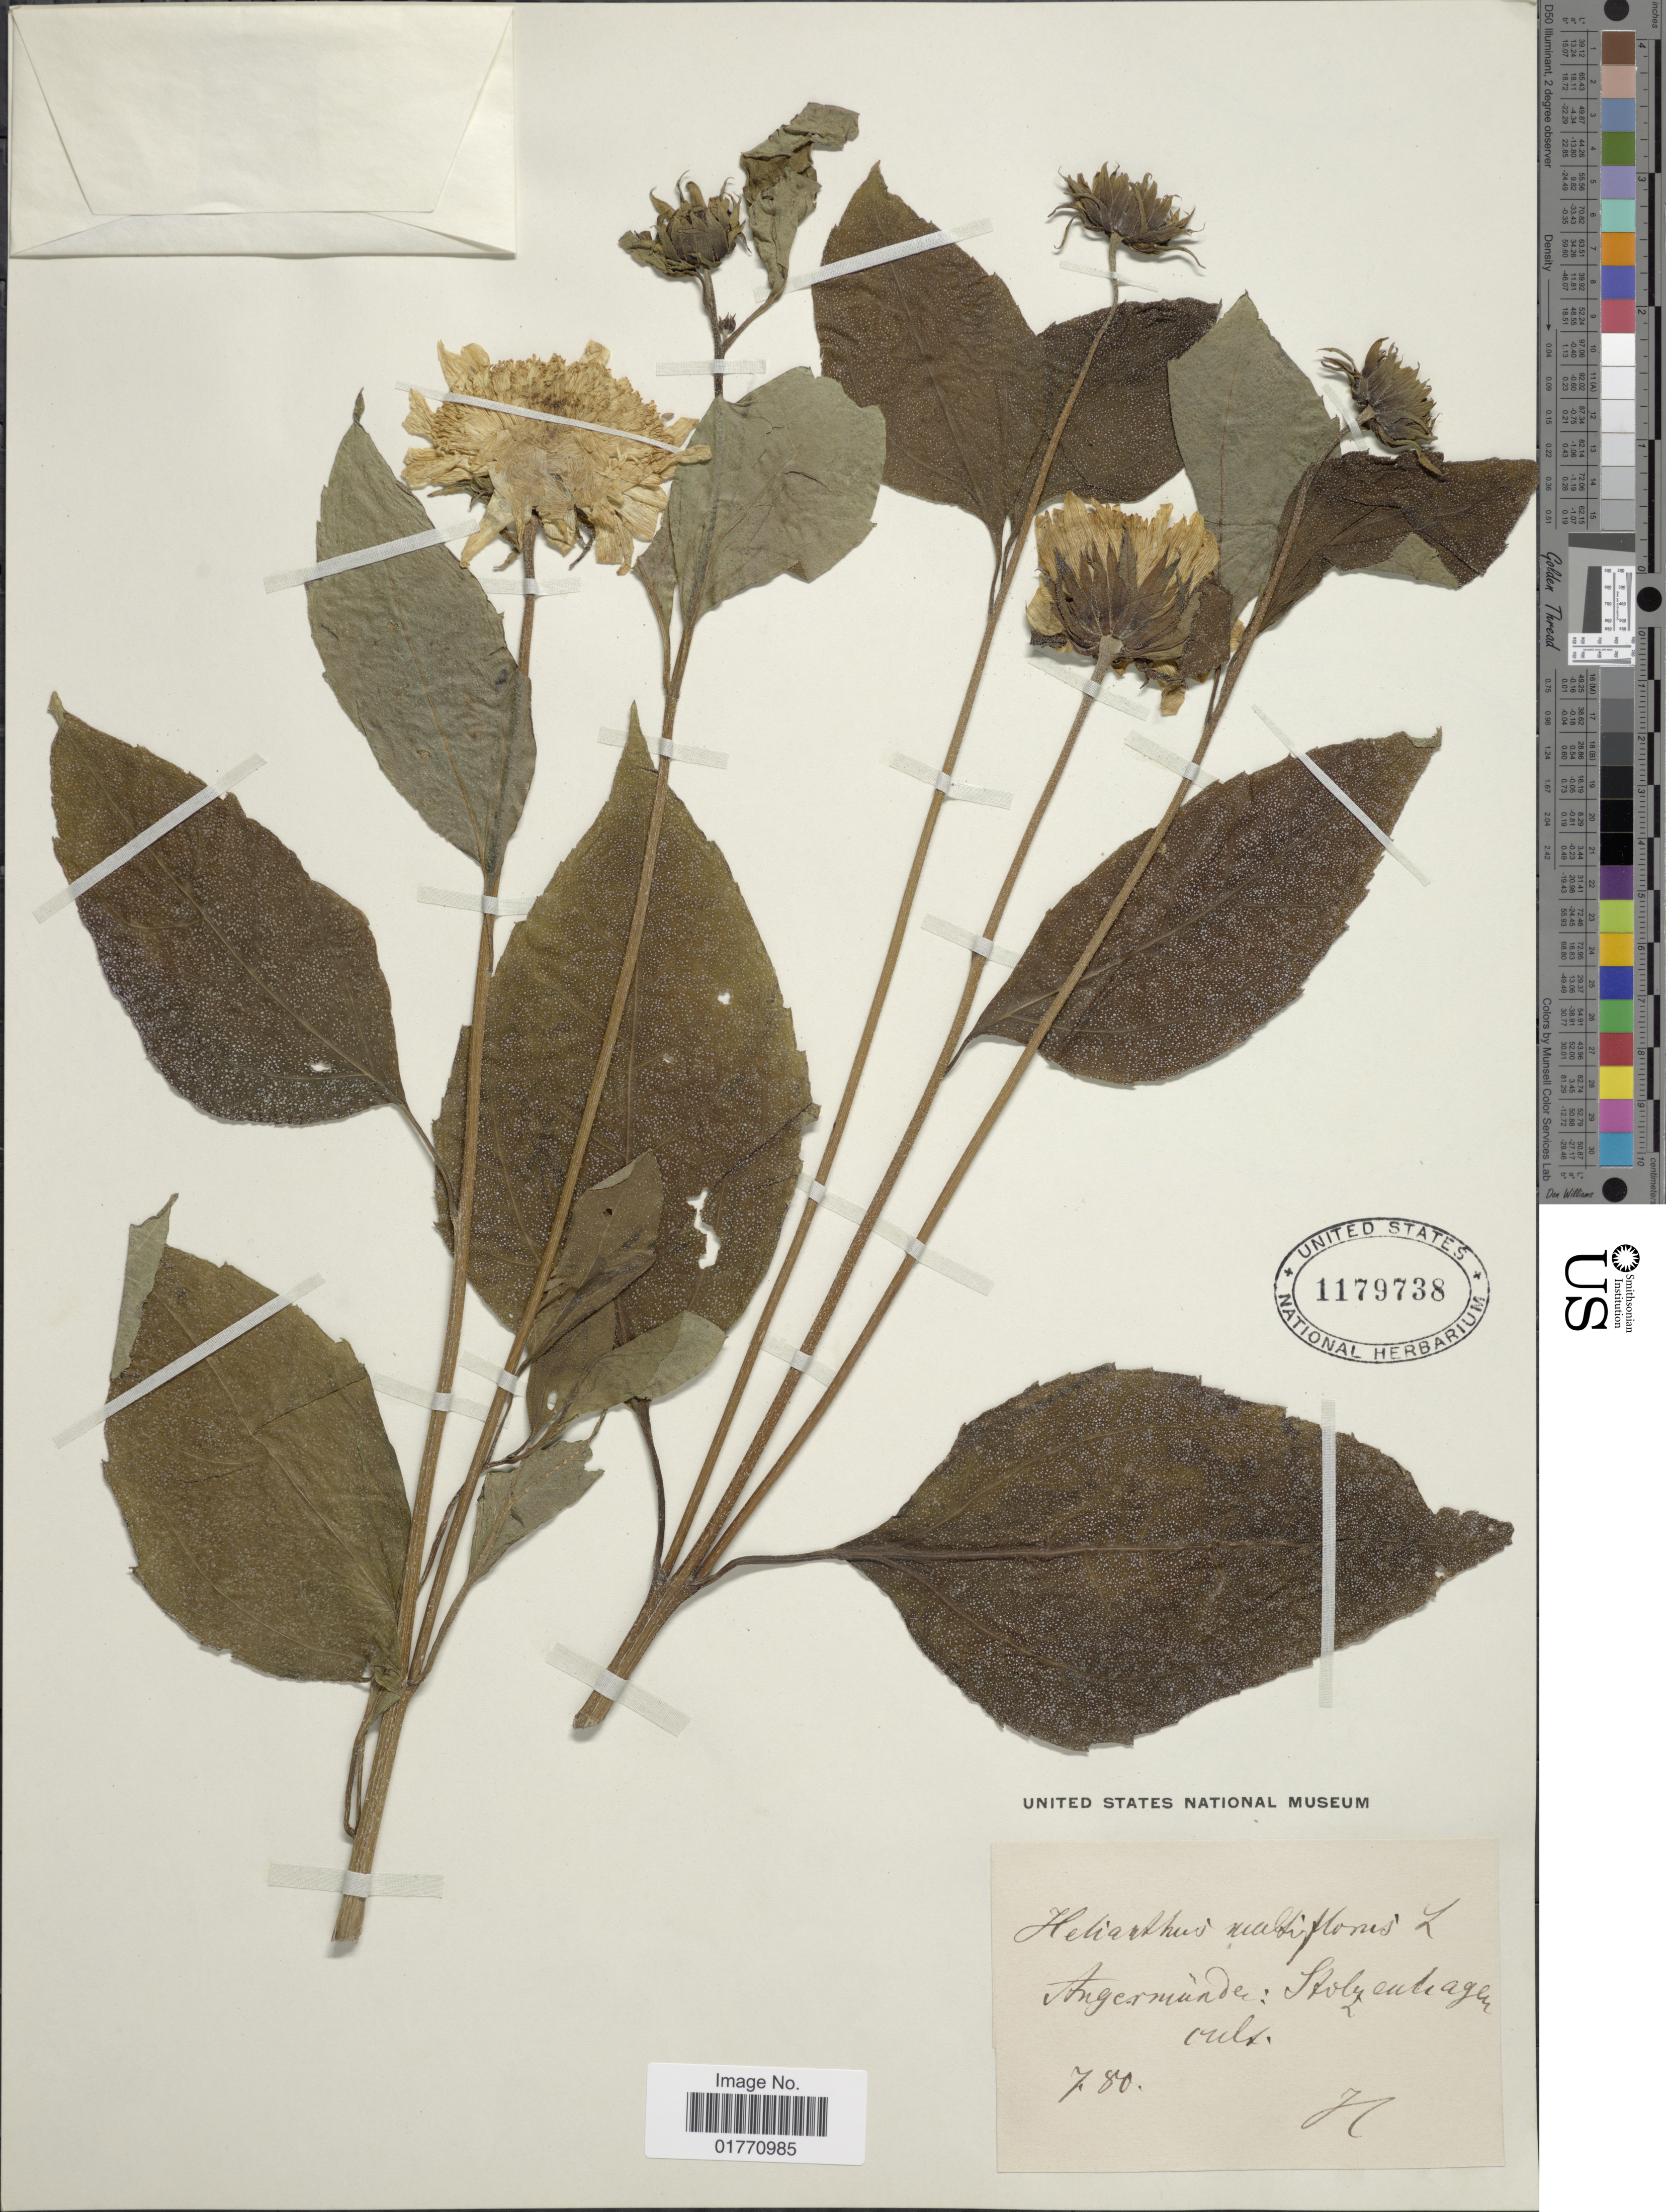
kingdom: Plantae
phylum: Tracheophyta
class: Magnoliopsida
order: Asterales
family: Asteraceae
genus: Helianthus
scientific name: Helianthus multiflorus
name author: Heiser & Sm.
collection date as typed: Transcribed d/m/y: /7/80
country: Germany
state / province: Brandenburg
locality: Angermünder Stadtforst: Stolzenhagen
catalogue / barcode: US 1179738